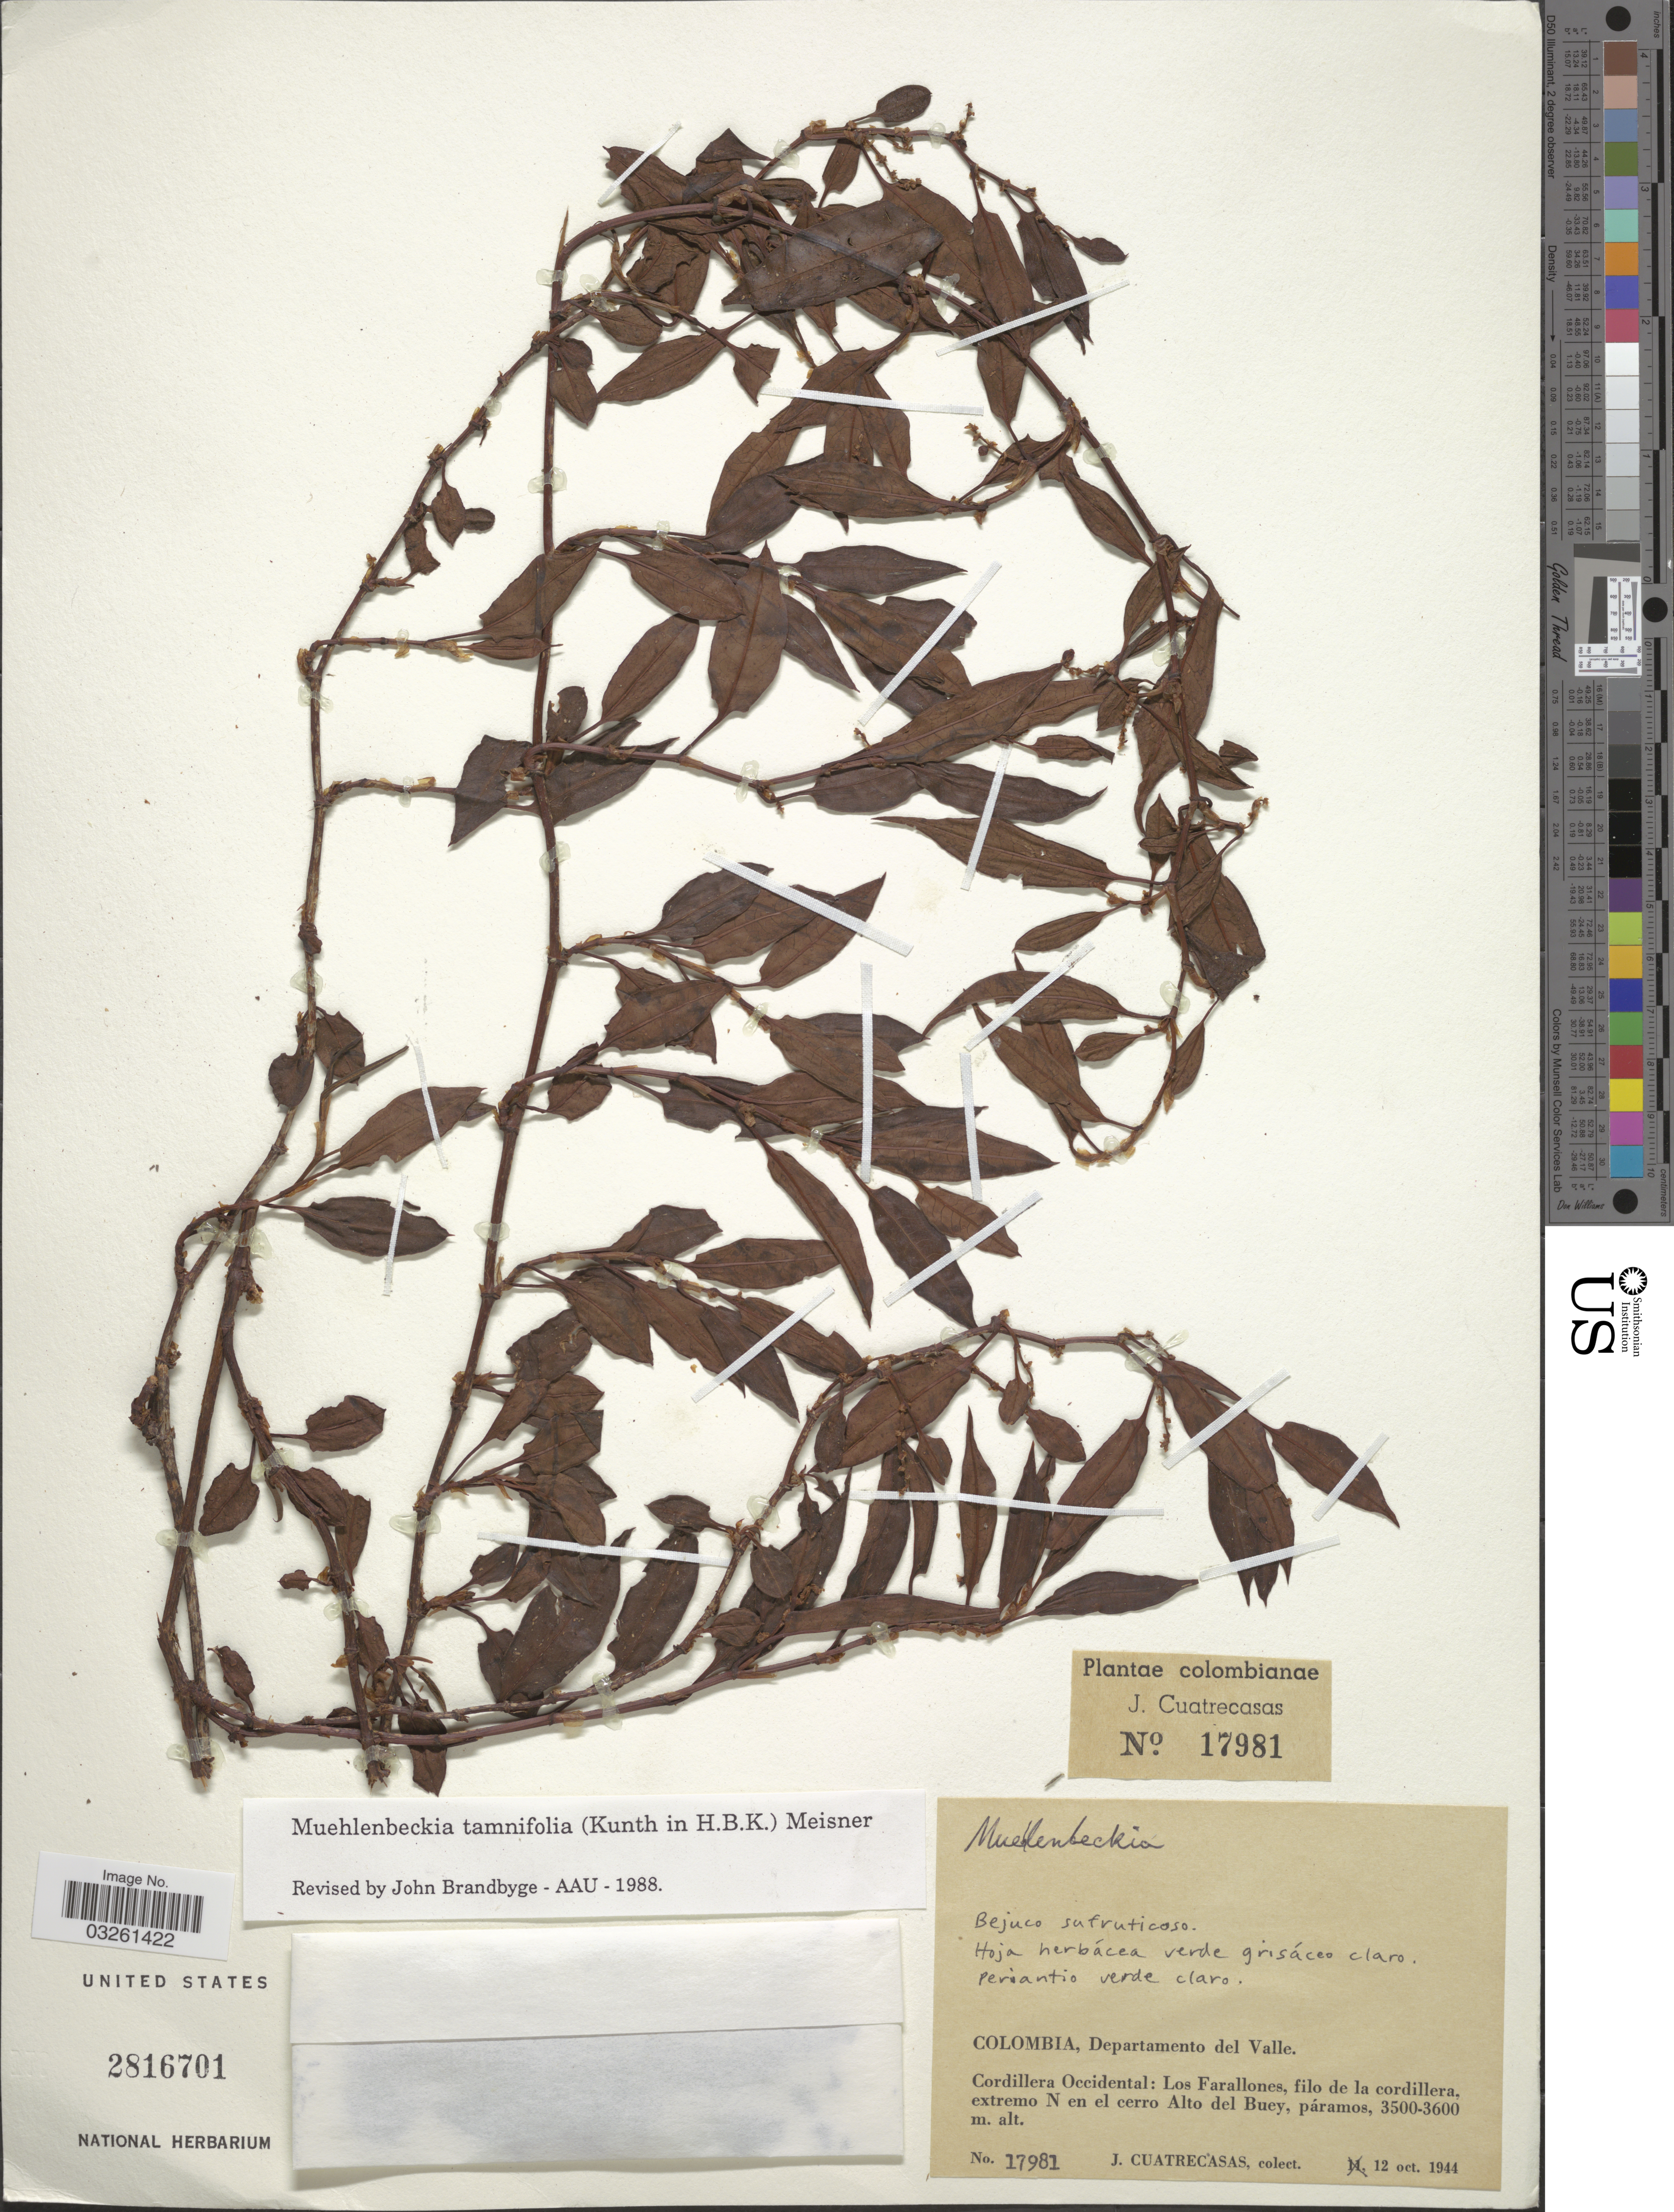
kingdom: Plantae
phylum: Tracheophyta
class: Magnoliopsida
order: Caryophyllales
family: Polygonaceae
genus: Muehlenbeckia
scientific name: Muehlenbeckia tamnifolia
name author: (Kunth) Meisn.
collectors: J. Cuatrecasas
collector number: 17981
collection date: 1944-10-12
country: Colombia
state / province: Valle del Cauca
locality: Departamento del Valle. Cordillera Occidental: Los Farallones, filo de la cordillera, extremo N en el cerro Alto del Buey, páramos.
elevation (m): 3500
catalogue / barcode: US 2816701